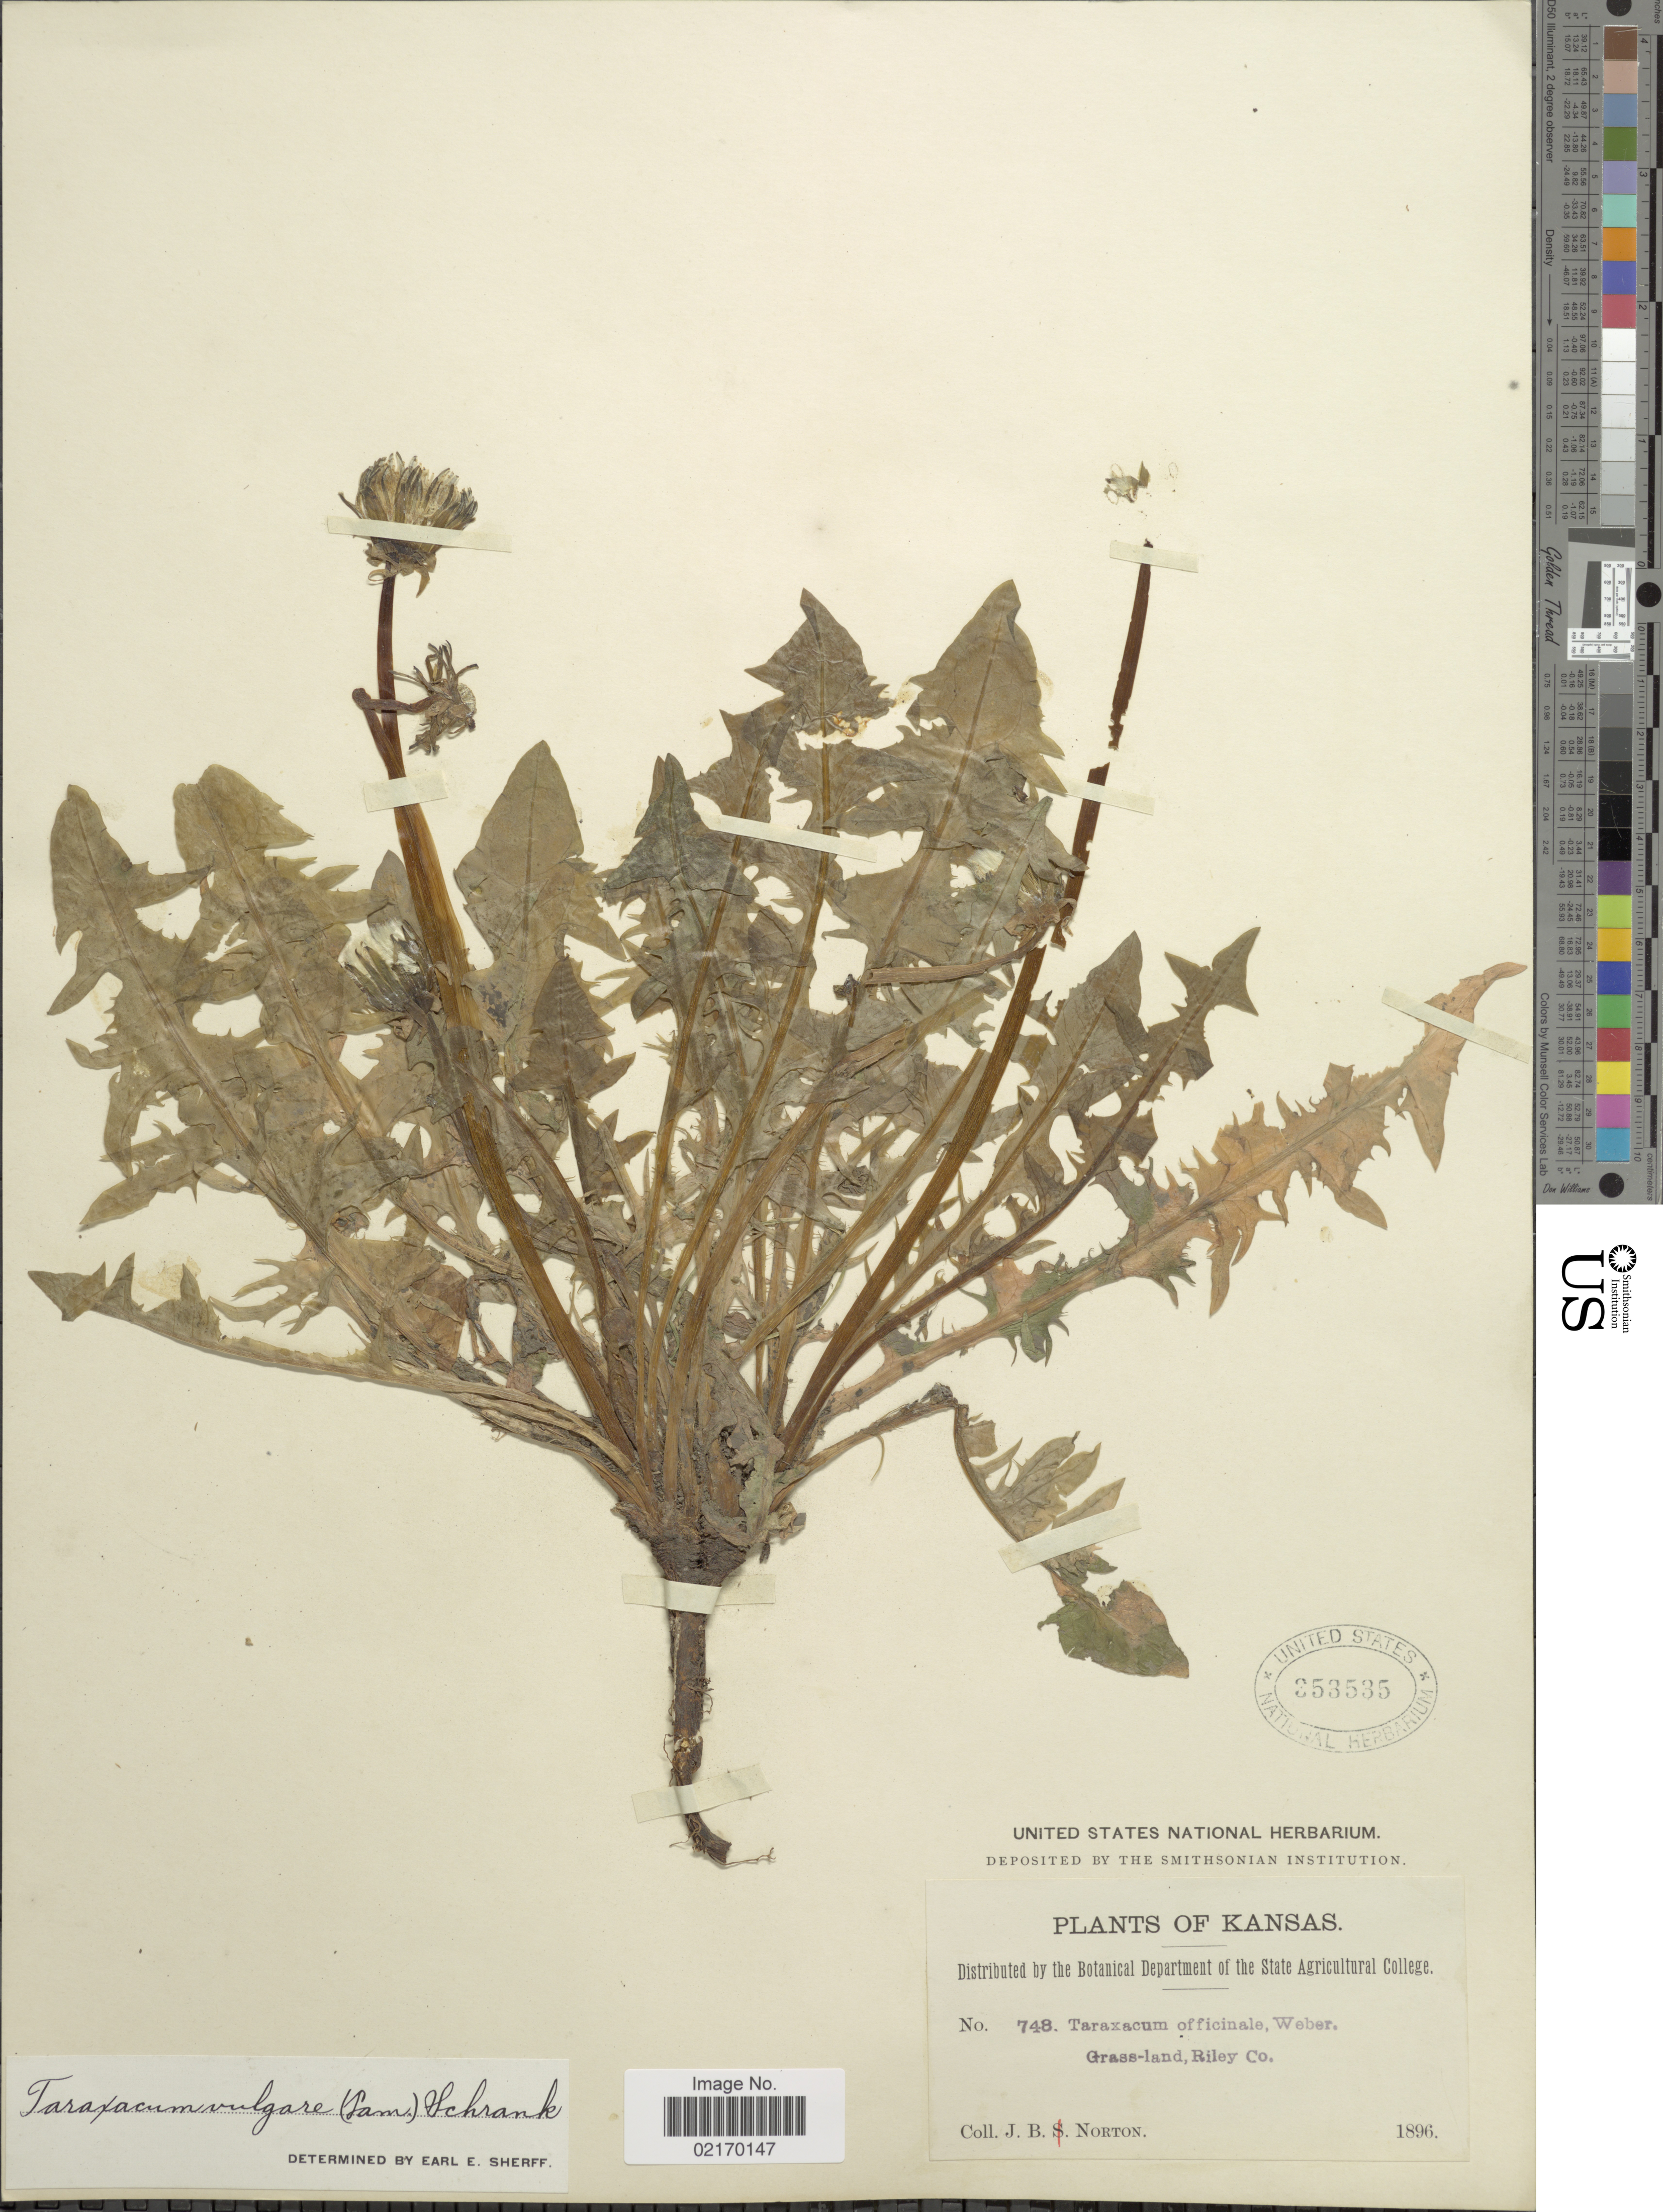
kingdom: Plantae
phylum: Tracheophyta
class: Magnoliopsida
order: Asterales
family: Asteraceae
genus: Taraxacum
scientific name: Taraxacum officinale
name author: G.H. Weber ex F.H. Wigg.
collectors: J. B. Norton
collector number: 748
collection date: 1896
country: United States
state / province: Kansas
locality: Grass-land, Riley Co.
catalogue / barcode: US 353535